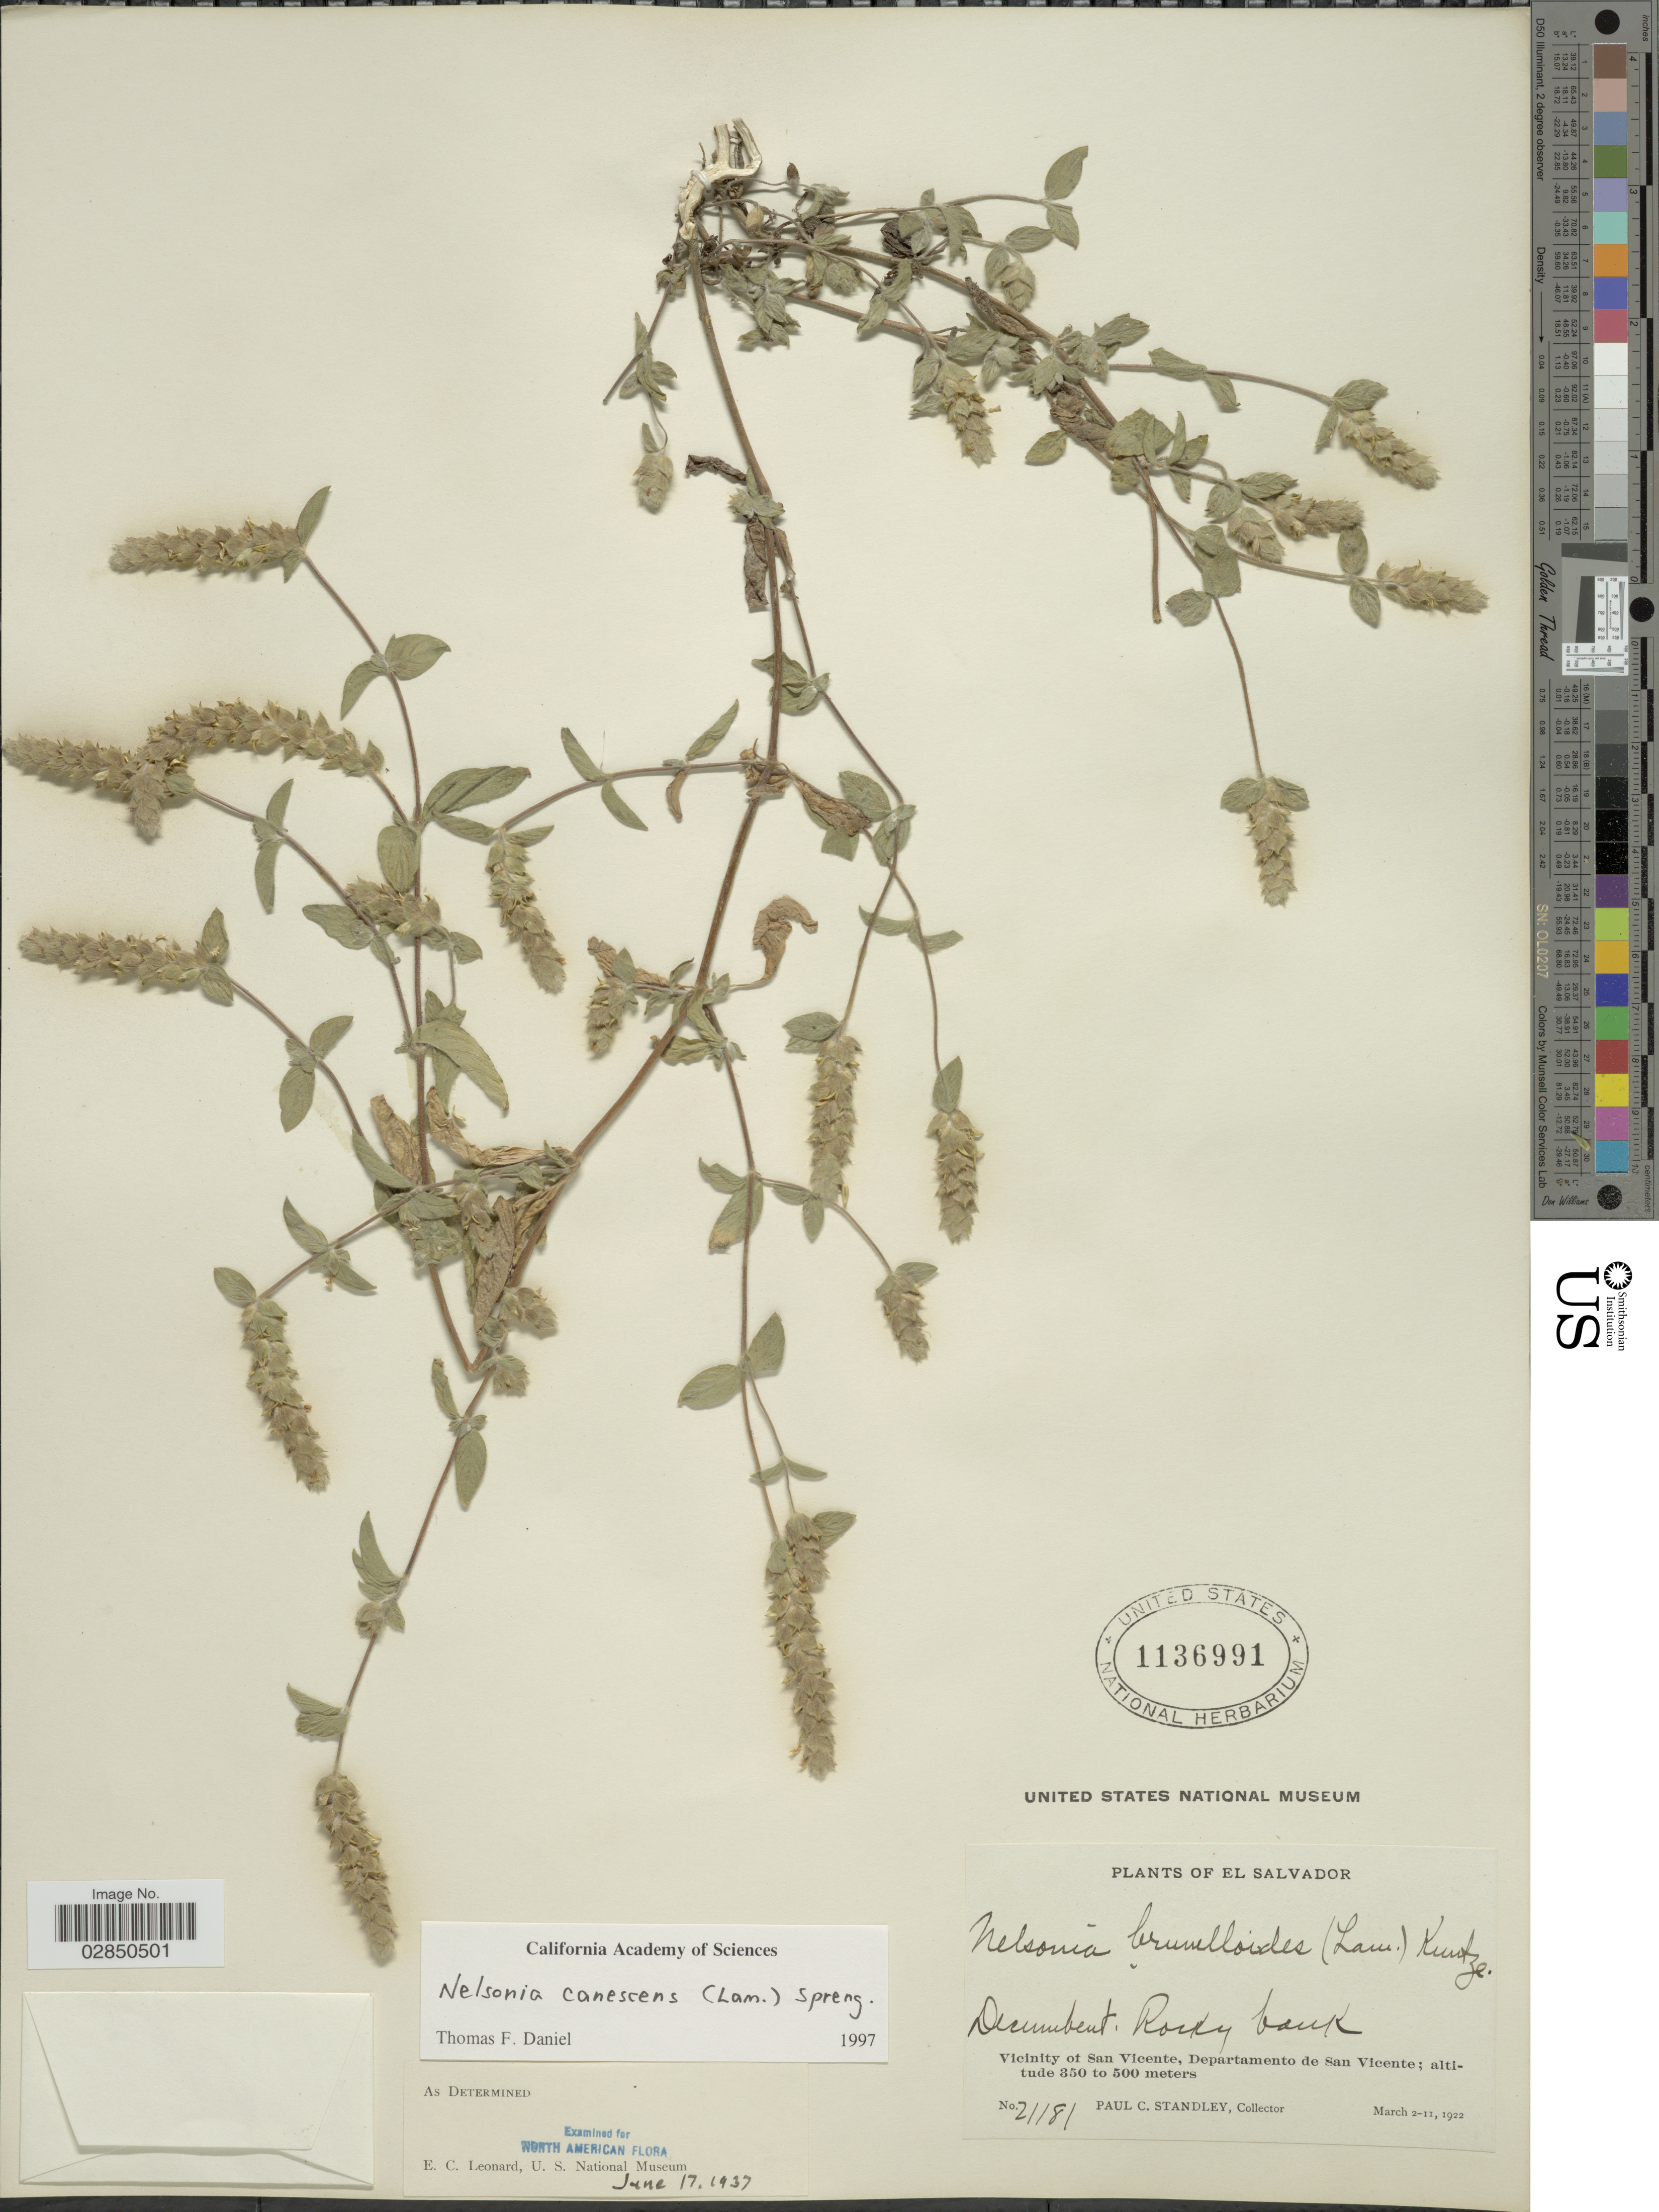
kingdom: Plantae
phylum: Tracheophyta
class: Magnoliopsida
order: Lamiales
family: Acanthaceae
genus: Nelsonia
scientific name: Nelsonia brunelloides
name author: (Lam.) Kuntze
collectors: P. C. Standley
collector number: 21181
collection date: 1922-03-02/1922-03-11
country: El Salvador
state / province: San Vincente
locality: Vicinity of San Vicente, Departamento de San Vicente.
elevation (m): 350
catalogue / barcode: US 1136991